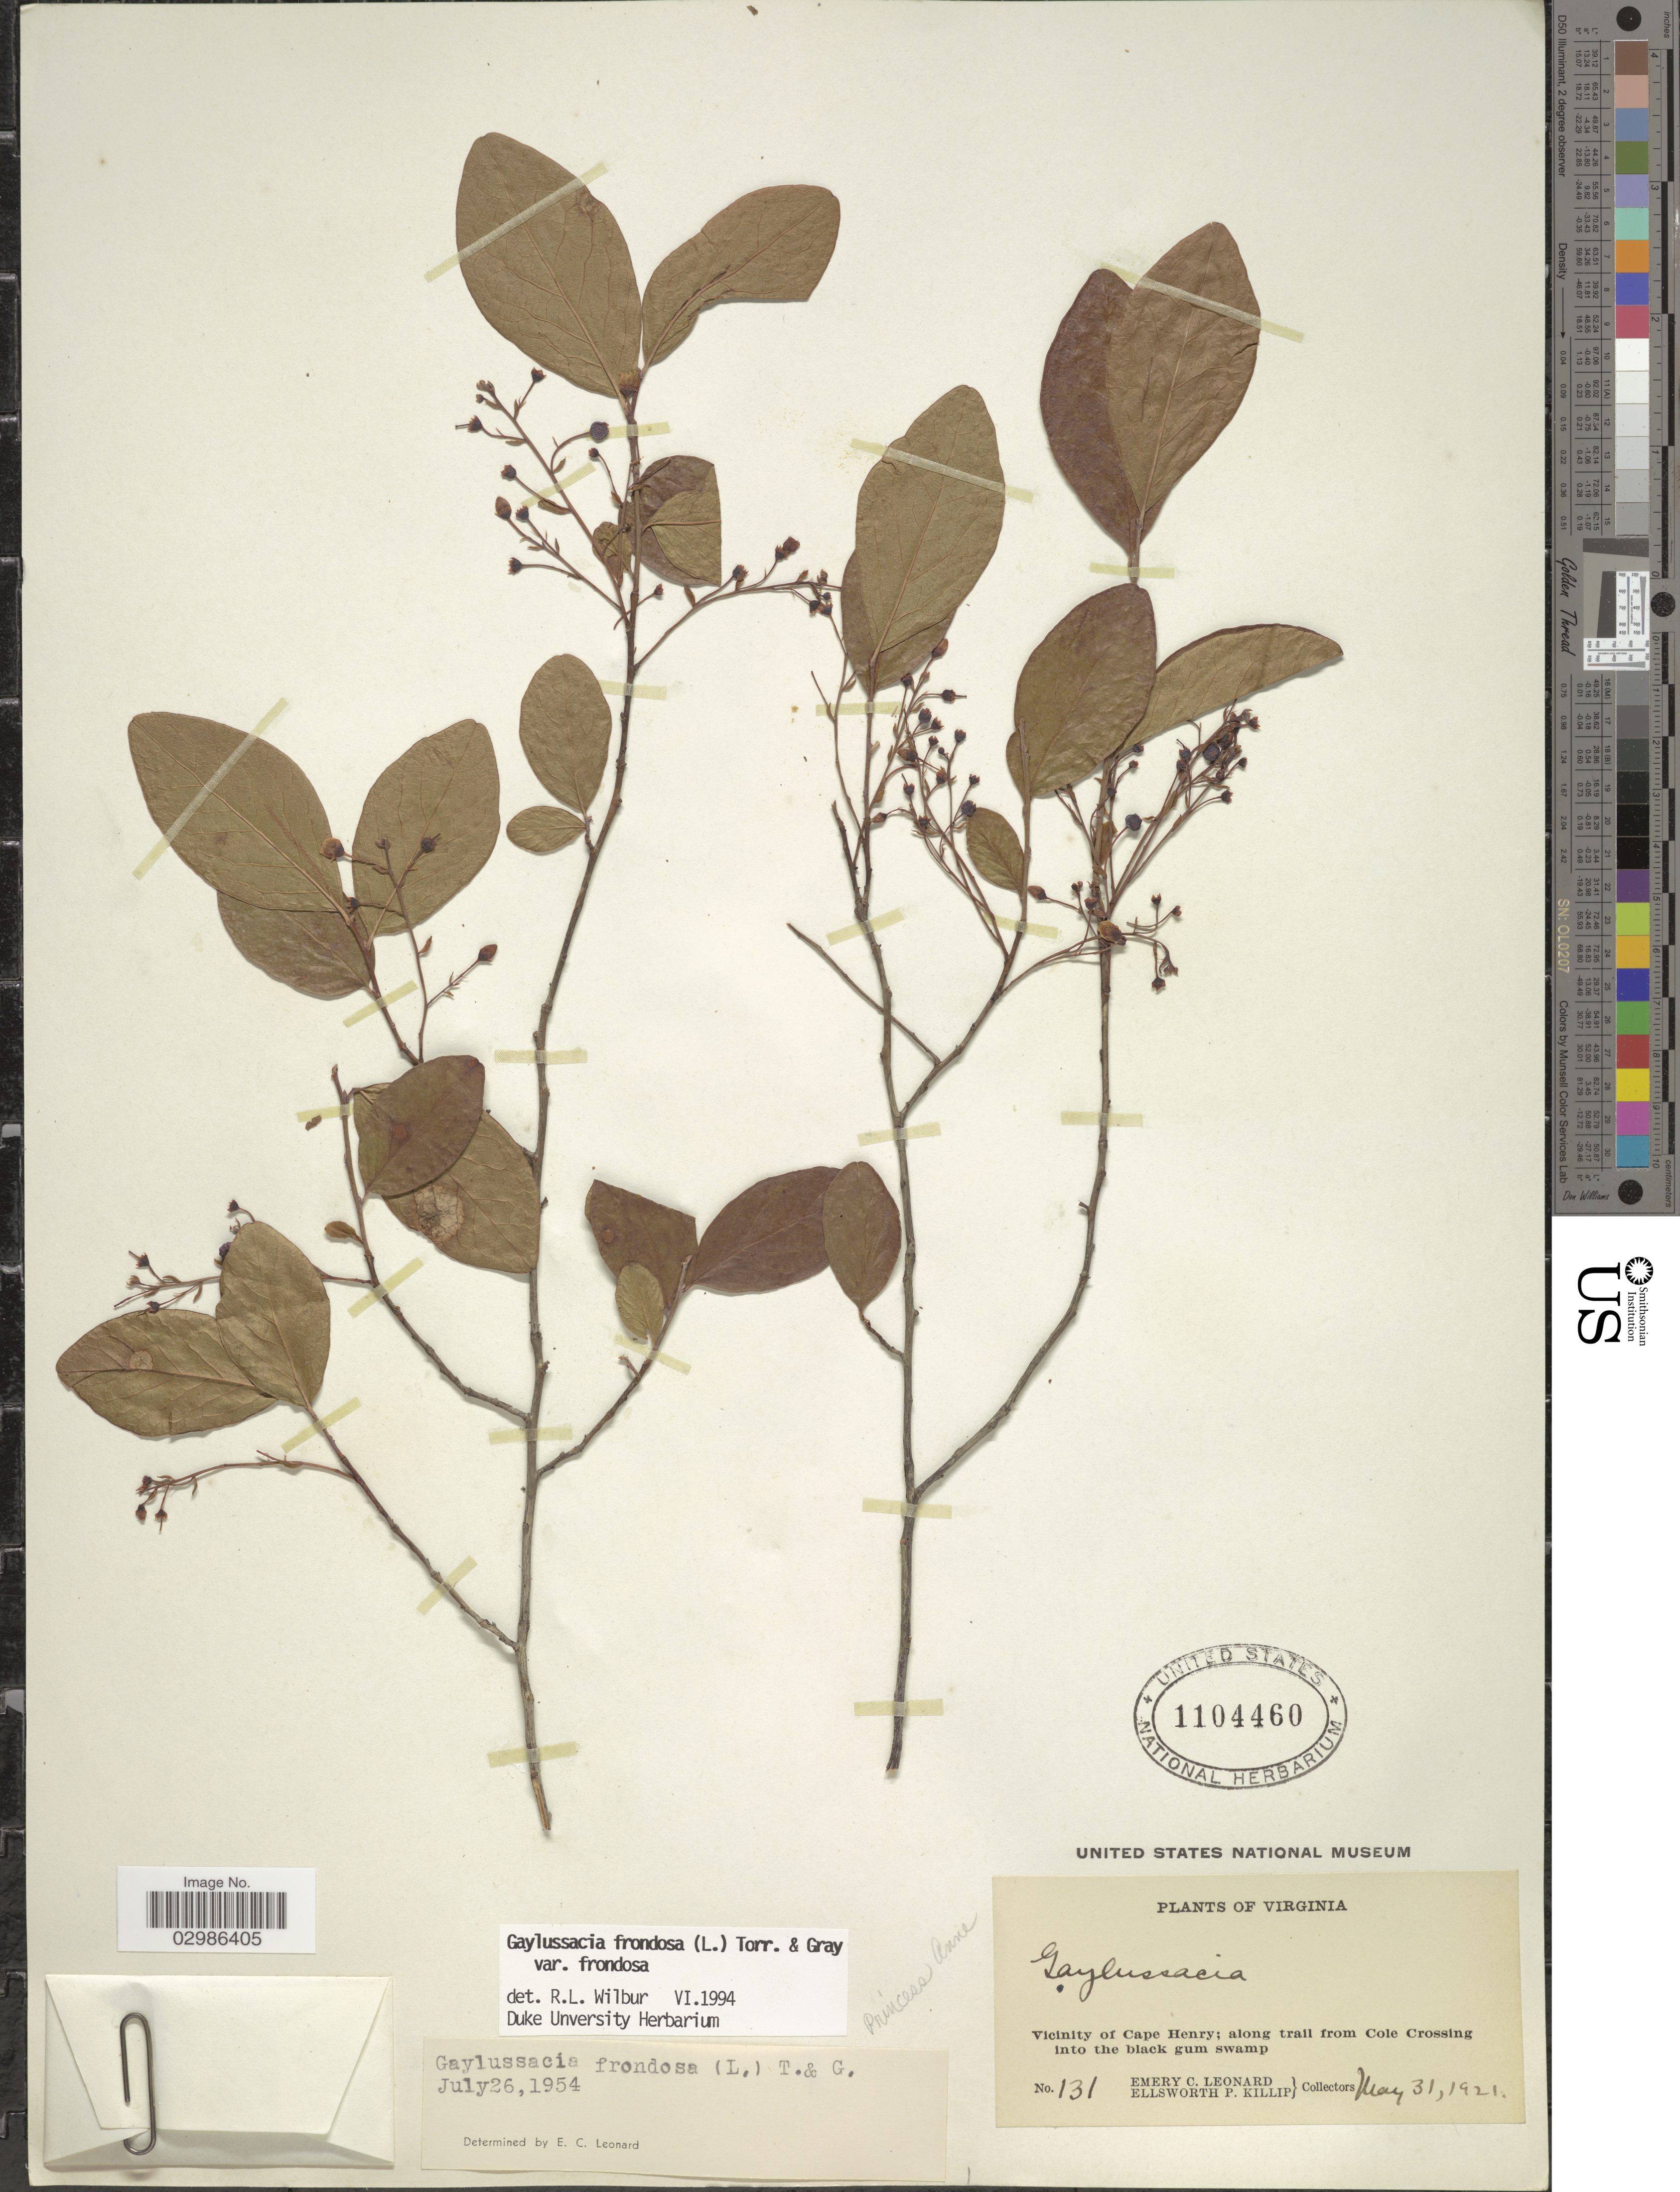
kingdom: Plantae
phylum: Tracheophyta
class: Magnoliopsida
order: Ericales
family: Ericaceae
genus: Gaylussacia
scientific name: Gaylussacia frondosa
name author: (L.) Torr. & A. Gray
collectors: E. C. Leonard & E. P. Killip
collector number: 131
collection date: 1921-05-31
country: United States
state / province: Virginia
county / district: City of Virginia Beach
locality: Vicininty of Cape Henry; along trail from Cole Crossing into the black gum swamp. Princess Anne.(=historic county name)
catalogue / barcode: US 1104460